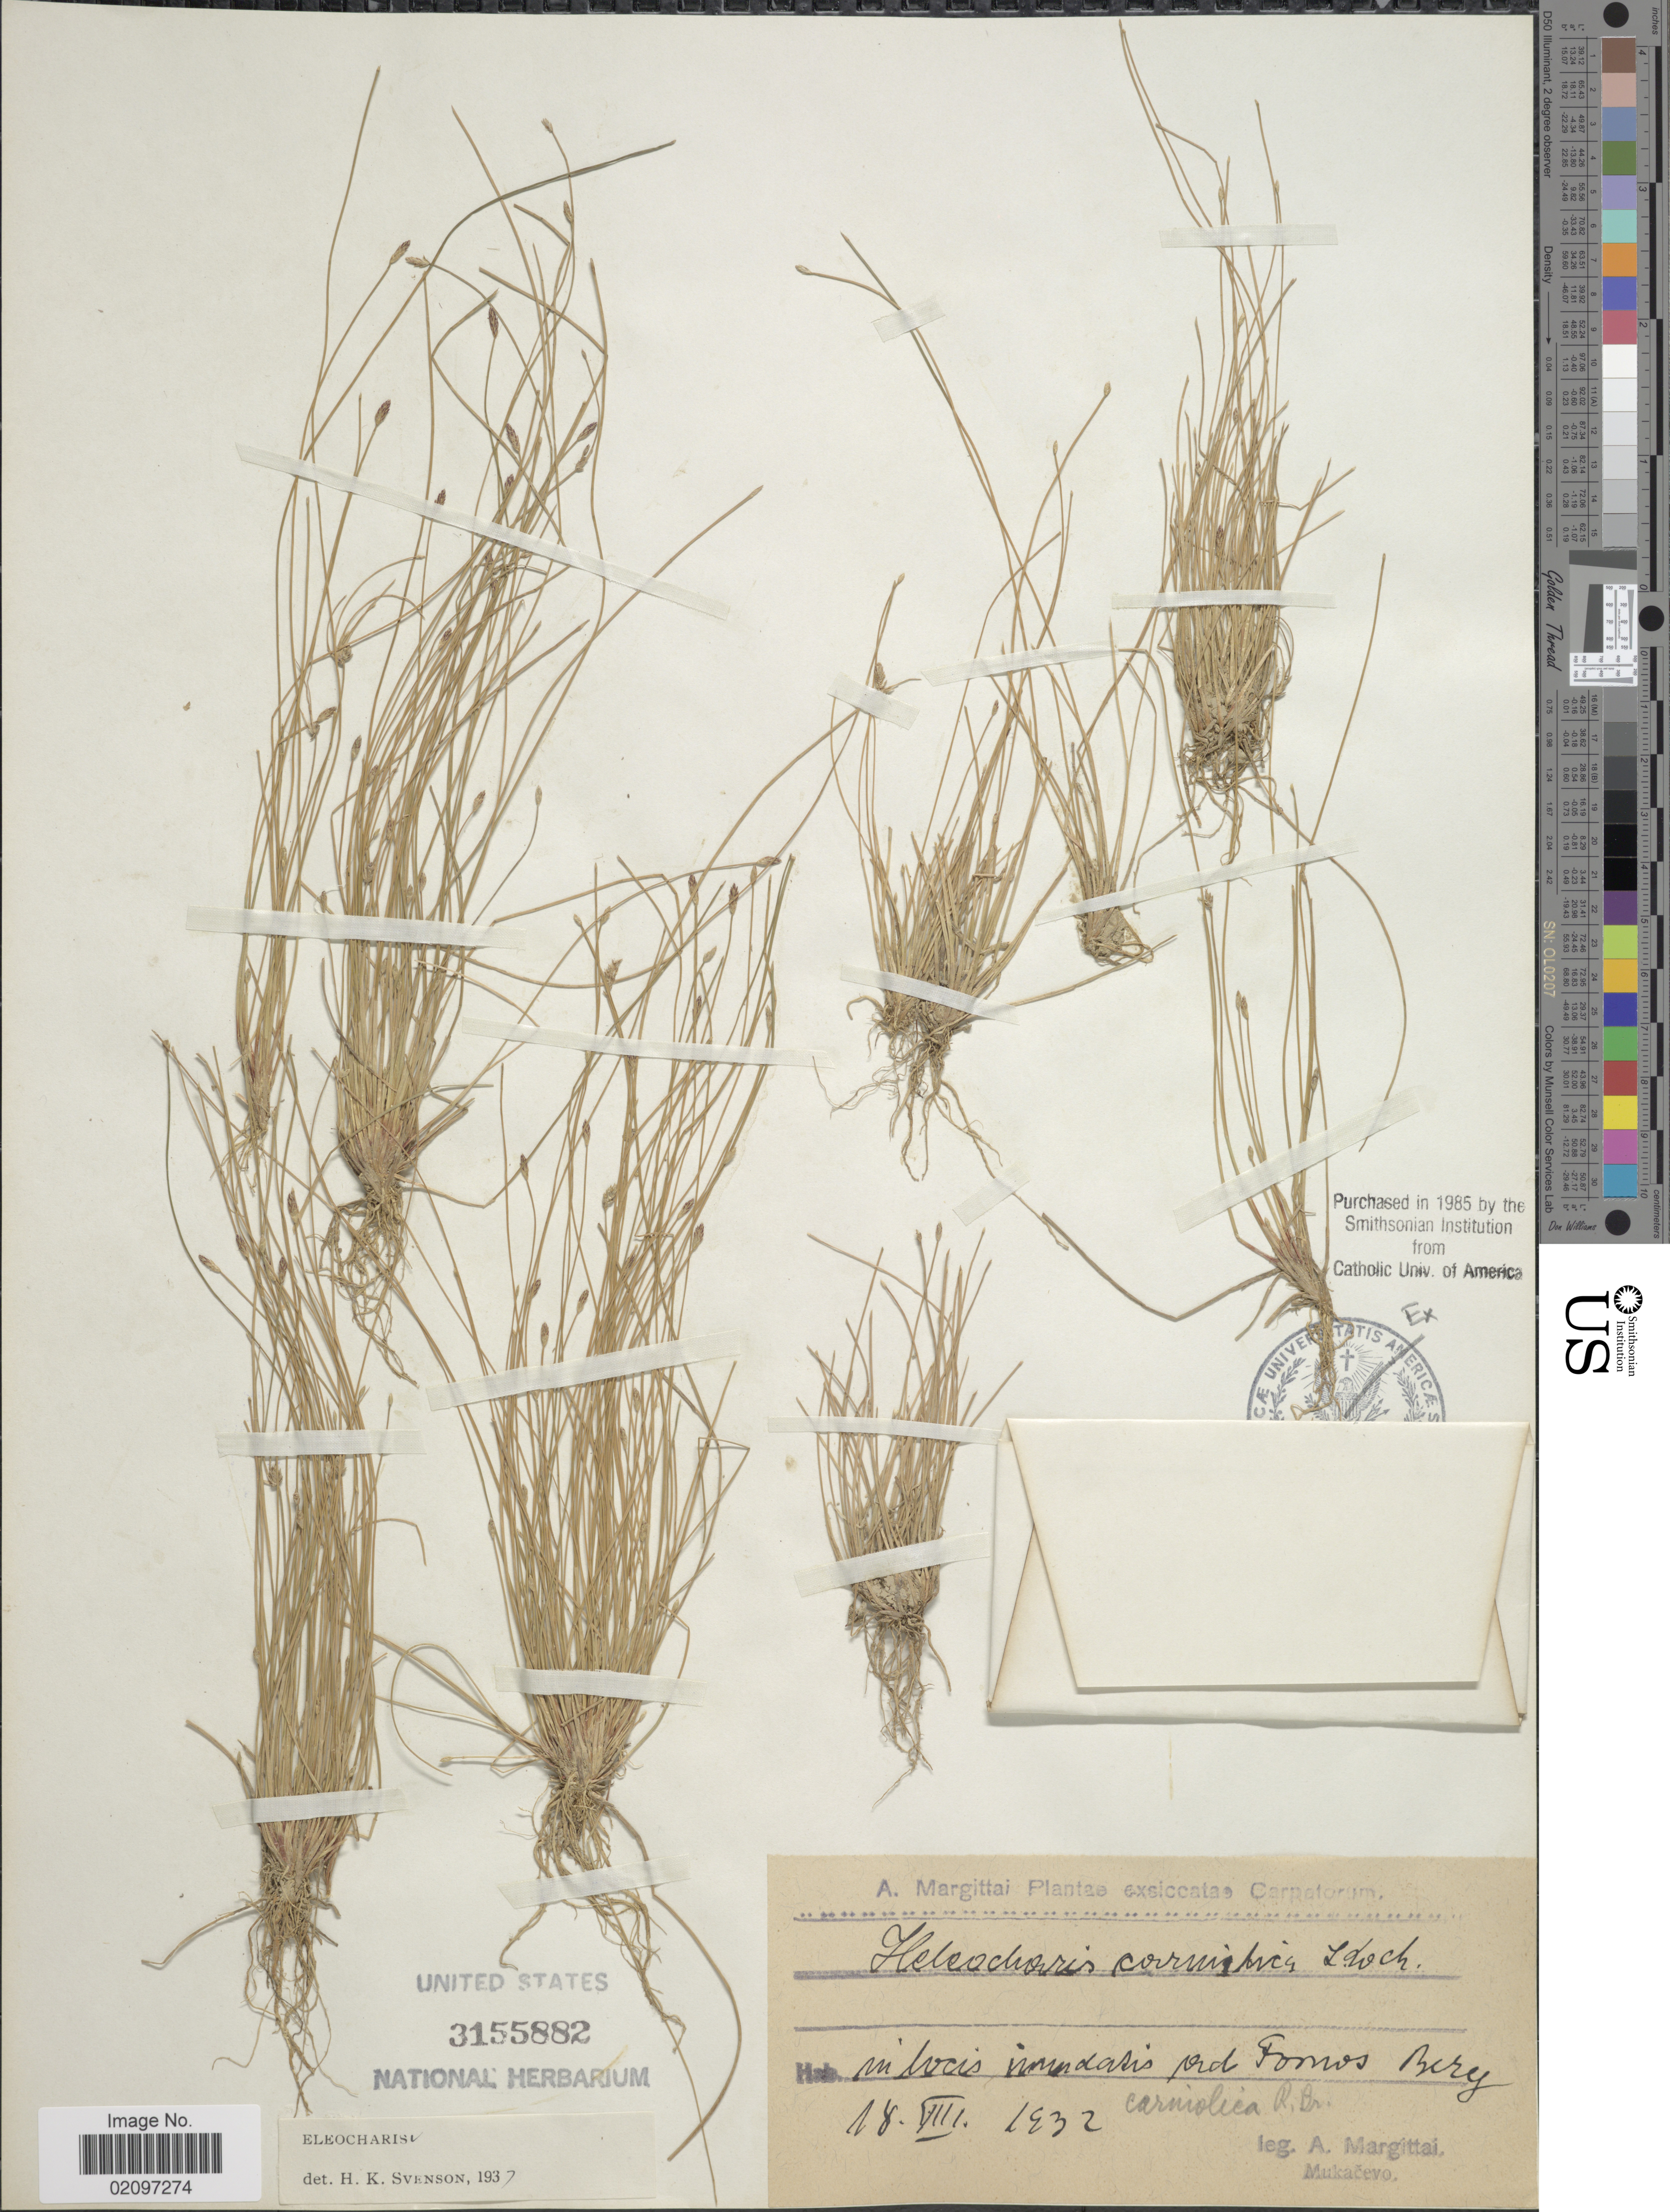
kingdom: Plantae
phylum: Tracheophyta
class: Liliopsida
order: Poales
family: Cyperaceae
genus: Eleocharis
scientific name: Eleocharis carniolica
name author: W.D.J. Koch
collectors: A. Margittai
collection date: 1932-08-18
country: Ukraine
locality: In locis inundatis und Formos Bereg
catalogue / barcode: US 3155882